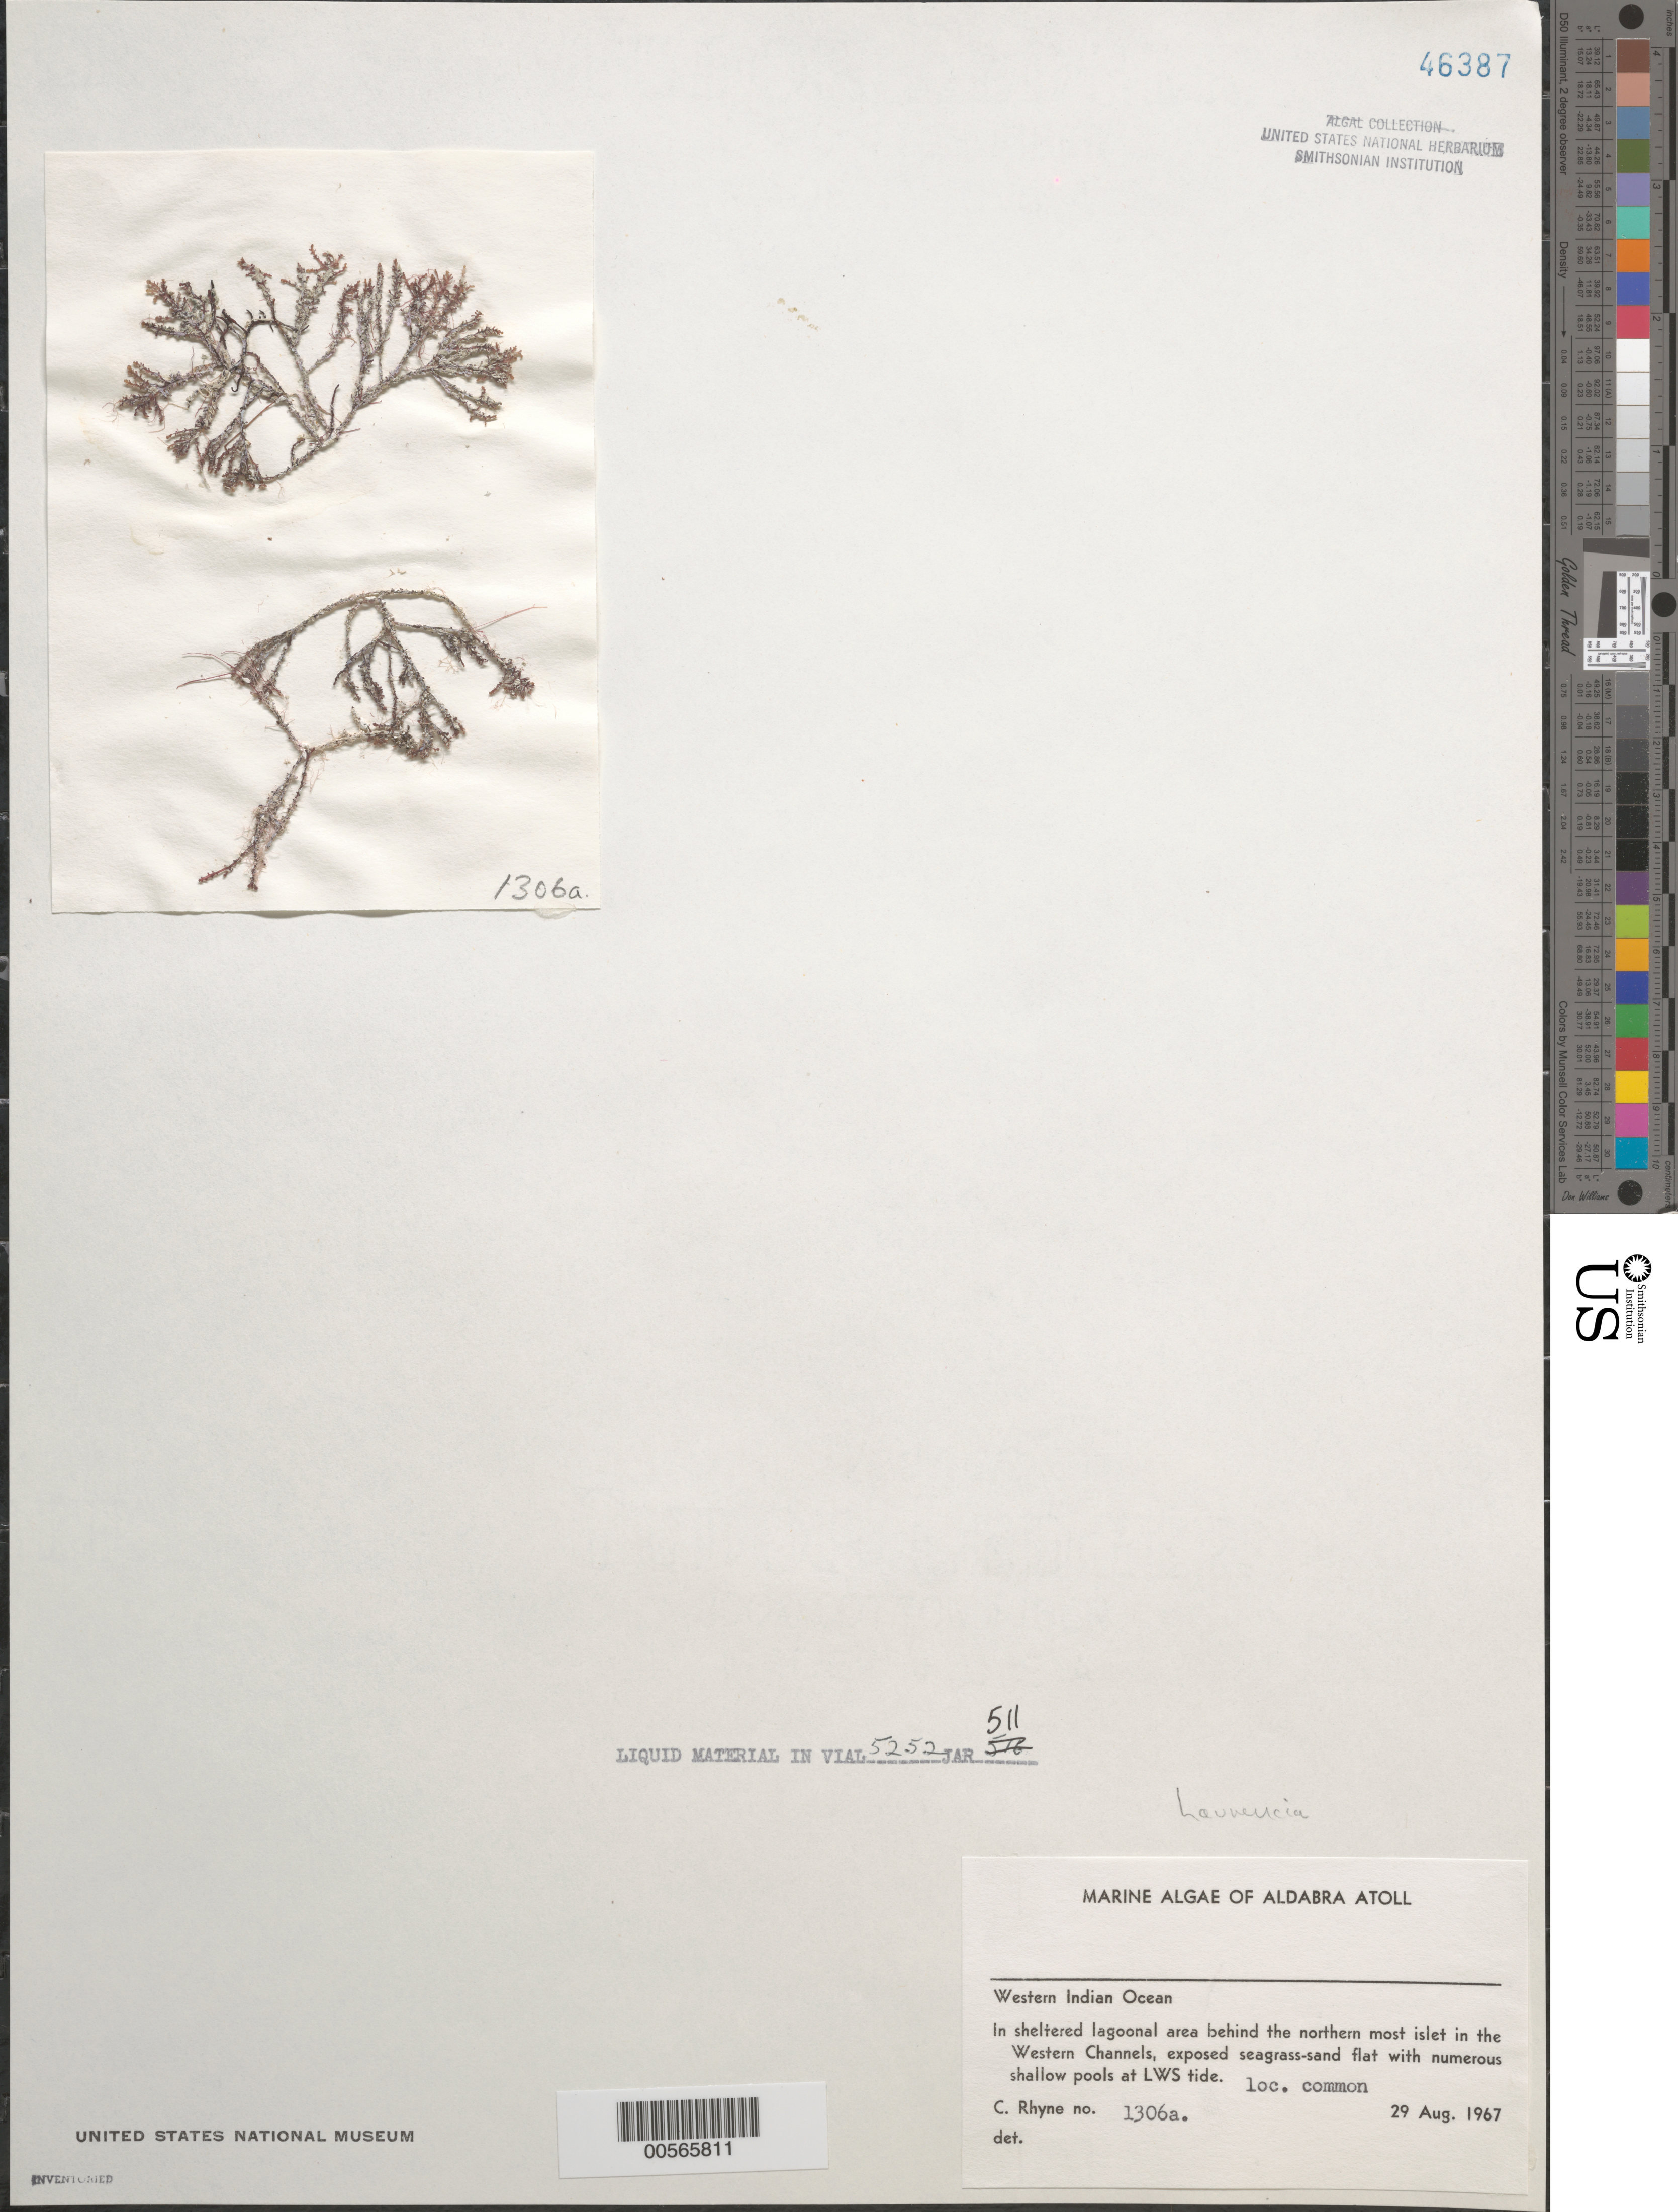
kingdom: Plantae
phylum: Rhodophyta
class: Florideophyceae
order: Ceramiales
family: Rhodomelaceae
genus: Laurencia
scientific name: Laurencia sp.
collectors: C. Rhyne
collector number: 1306a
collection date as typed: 29 Aug 1967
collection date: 1967-08-29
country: Seychelles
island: Aldabra Atoll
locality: Western Channels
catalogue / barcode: US 46387